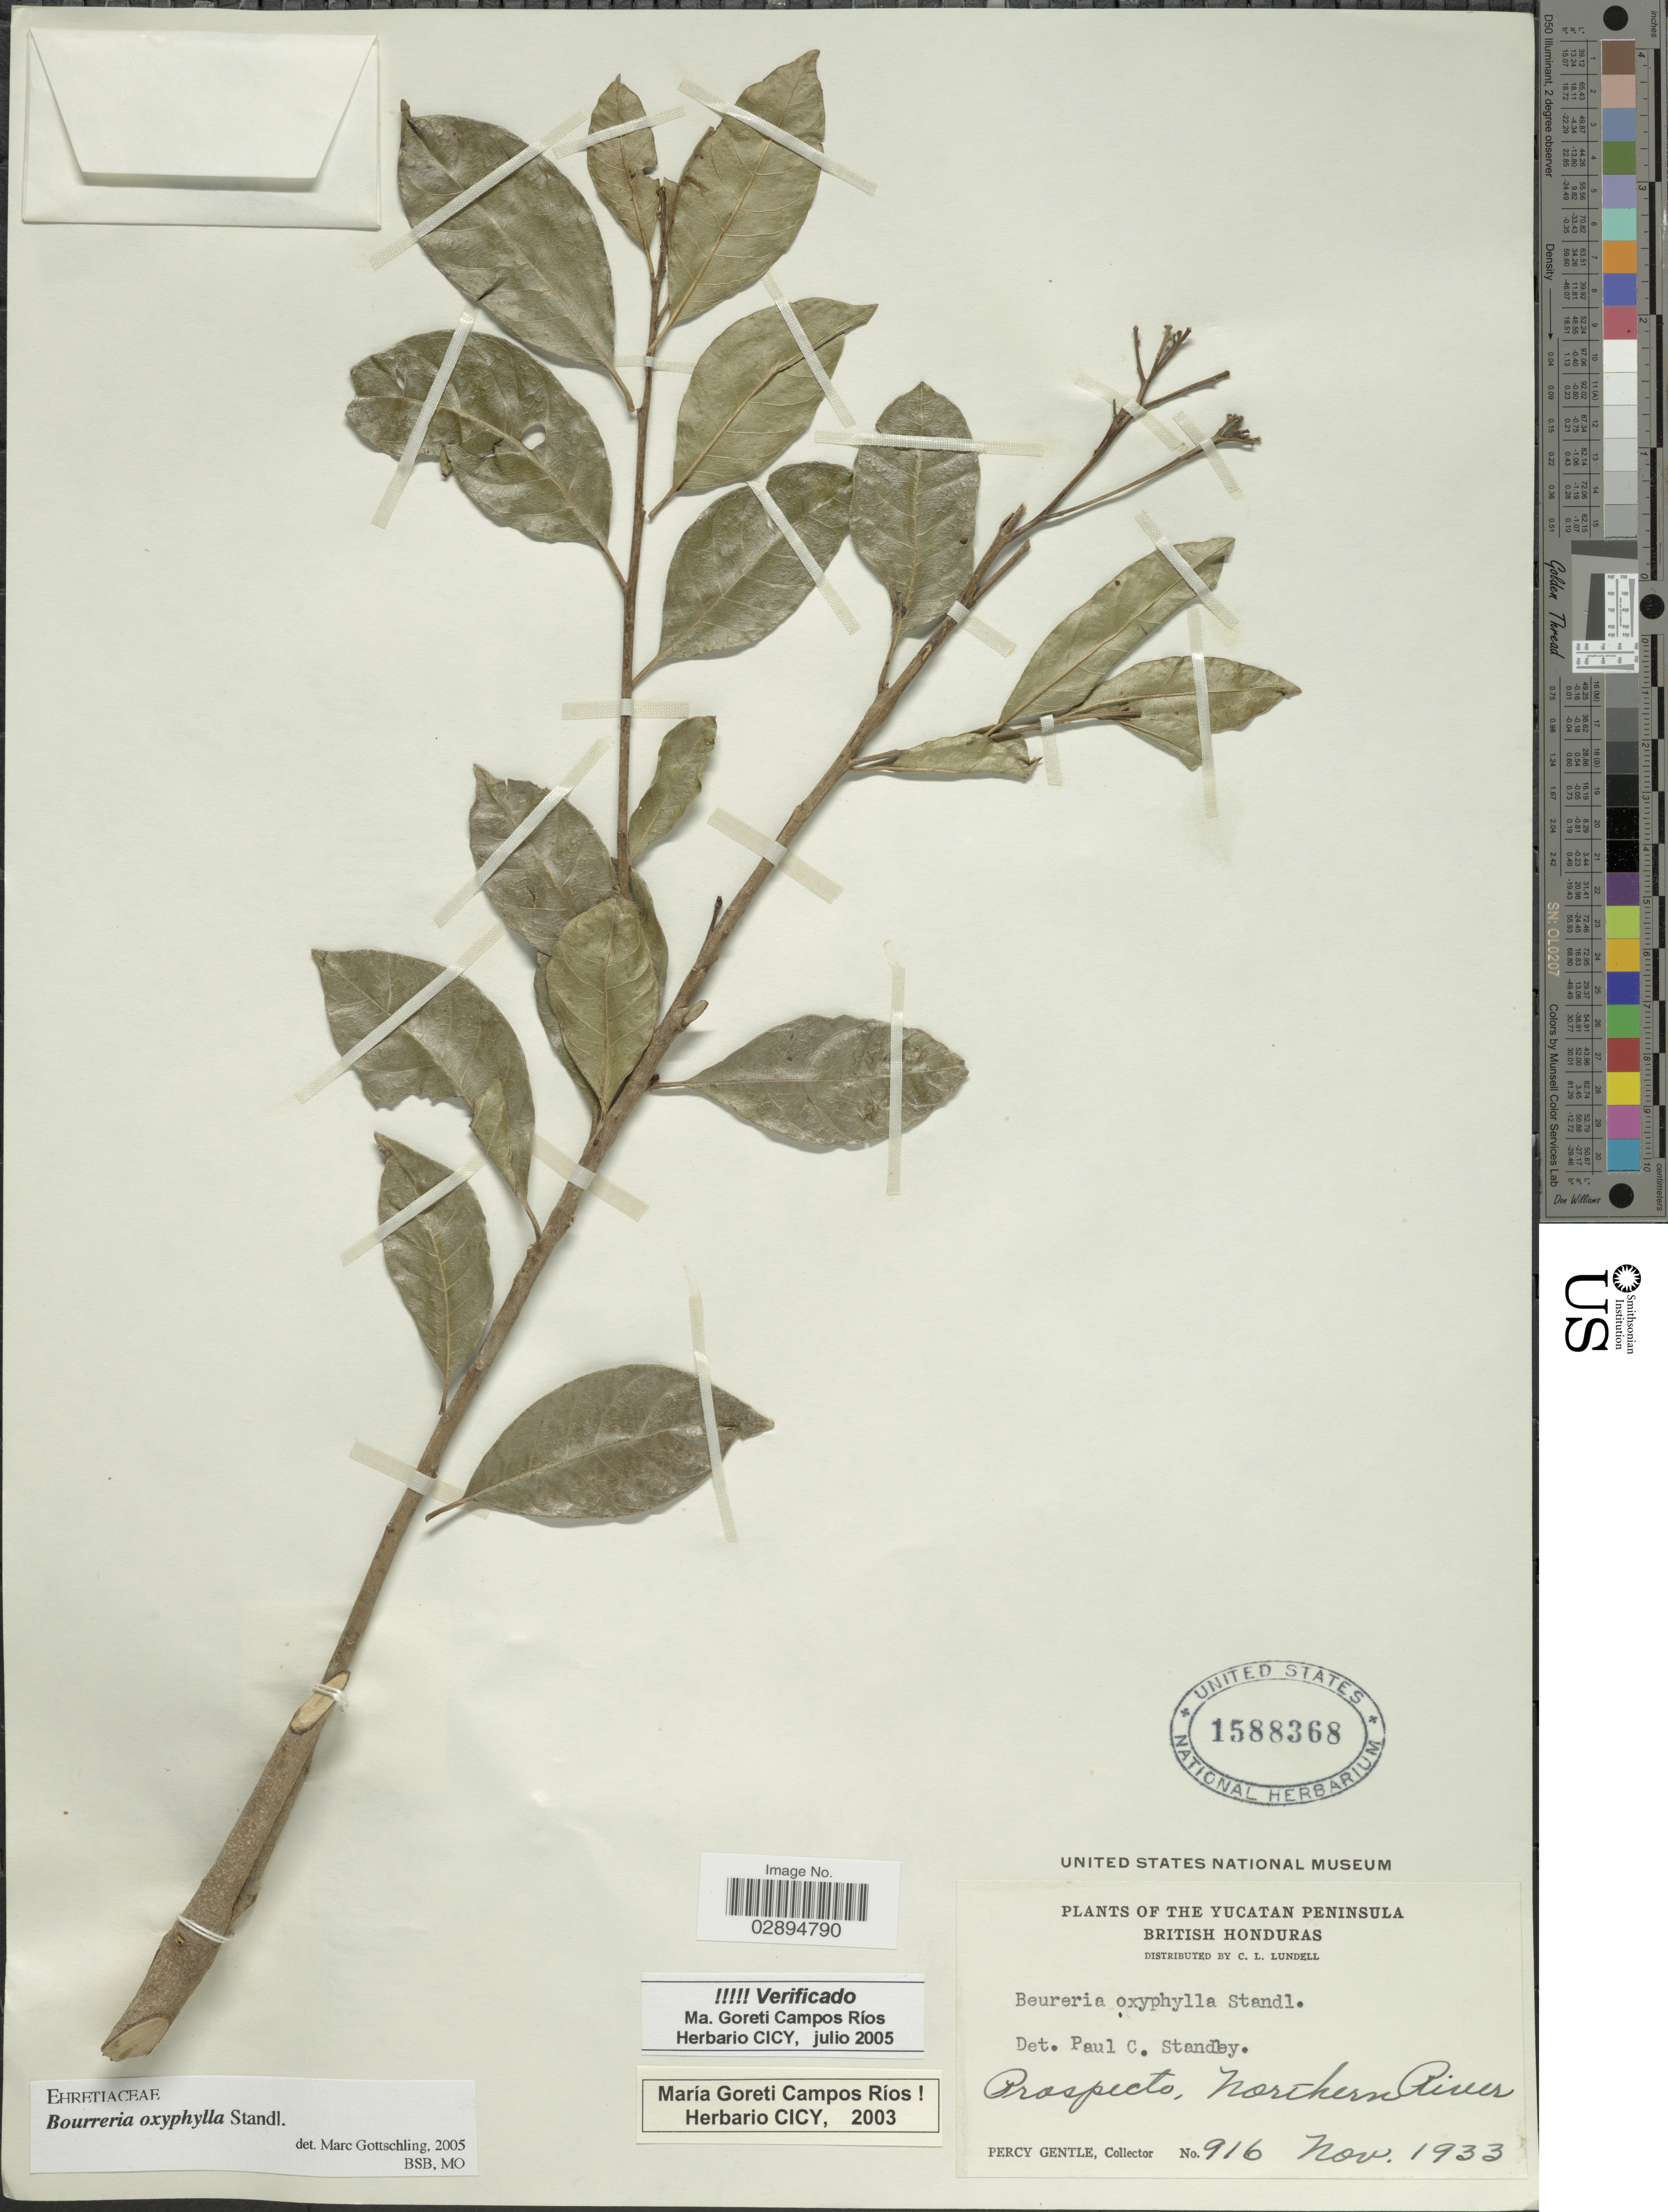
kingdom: Plantae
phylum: Tracheophyta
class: Magnoliopsida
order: Boraginales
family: Ehretiaceae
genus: Bourreria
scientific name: Bourreria oxyphylla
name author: Standl.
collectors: P. H. Gentle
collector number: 916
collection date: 1933-11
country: Belize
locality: The Yucatan Peninsula. British Honduras. Prospecto, Northern River.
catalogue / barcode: US 1588368